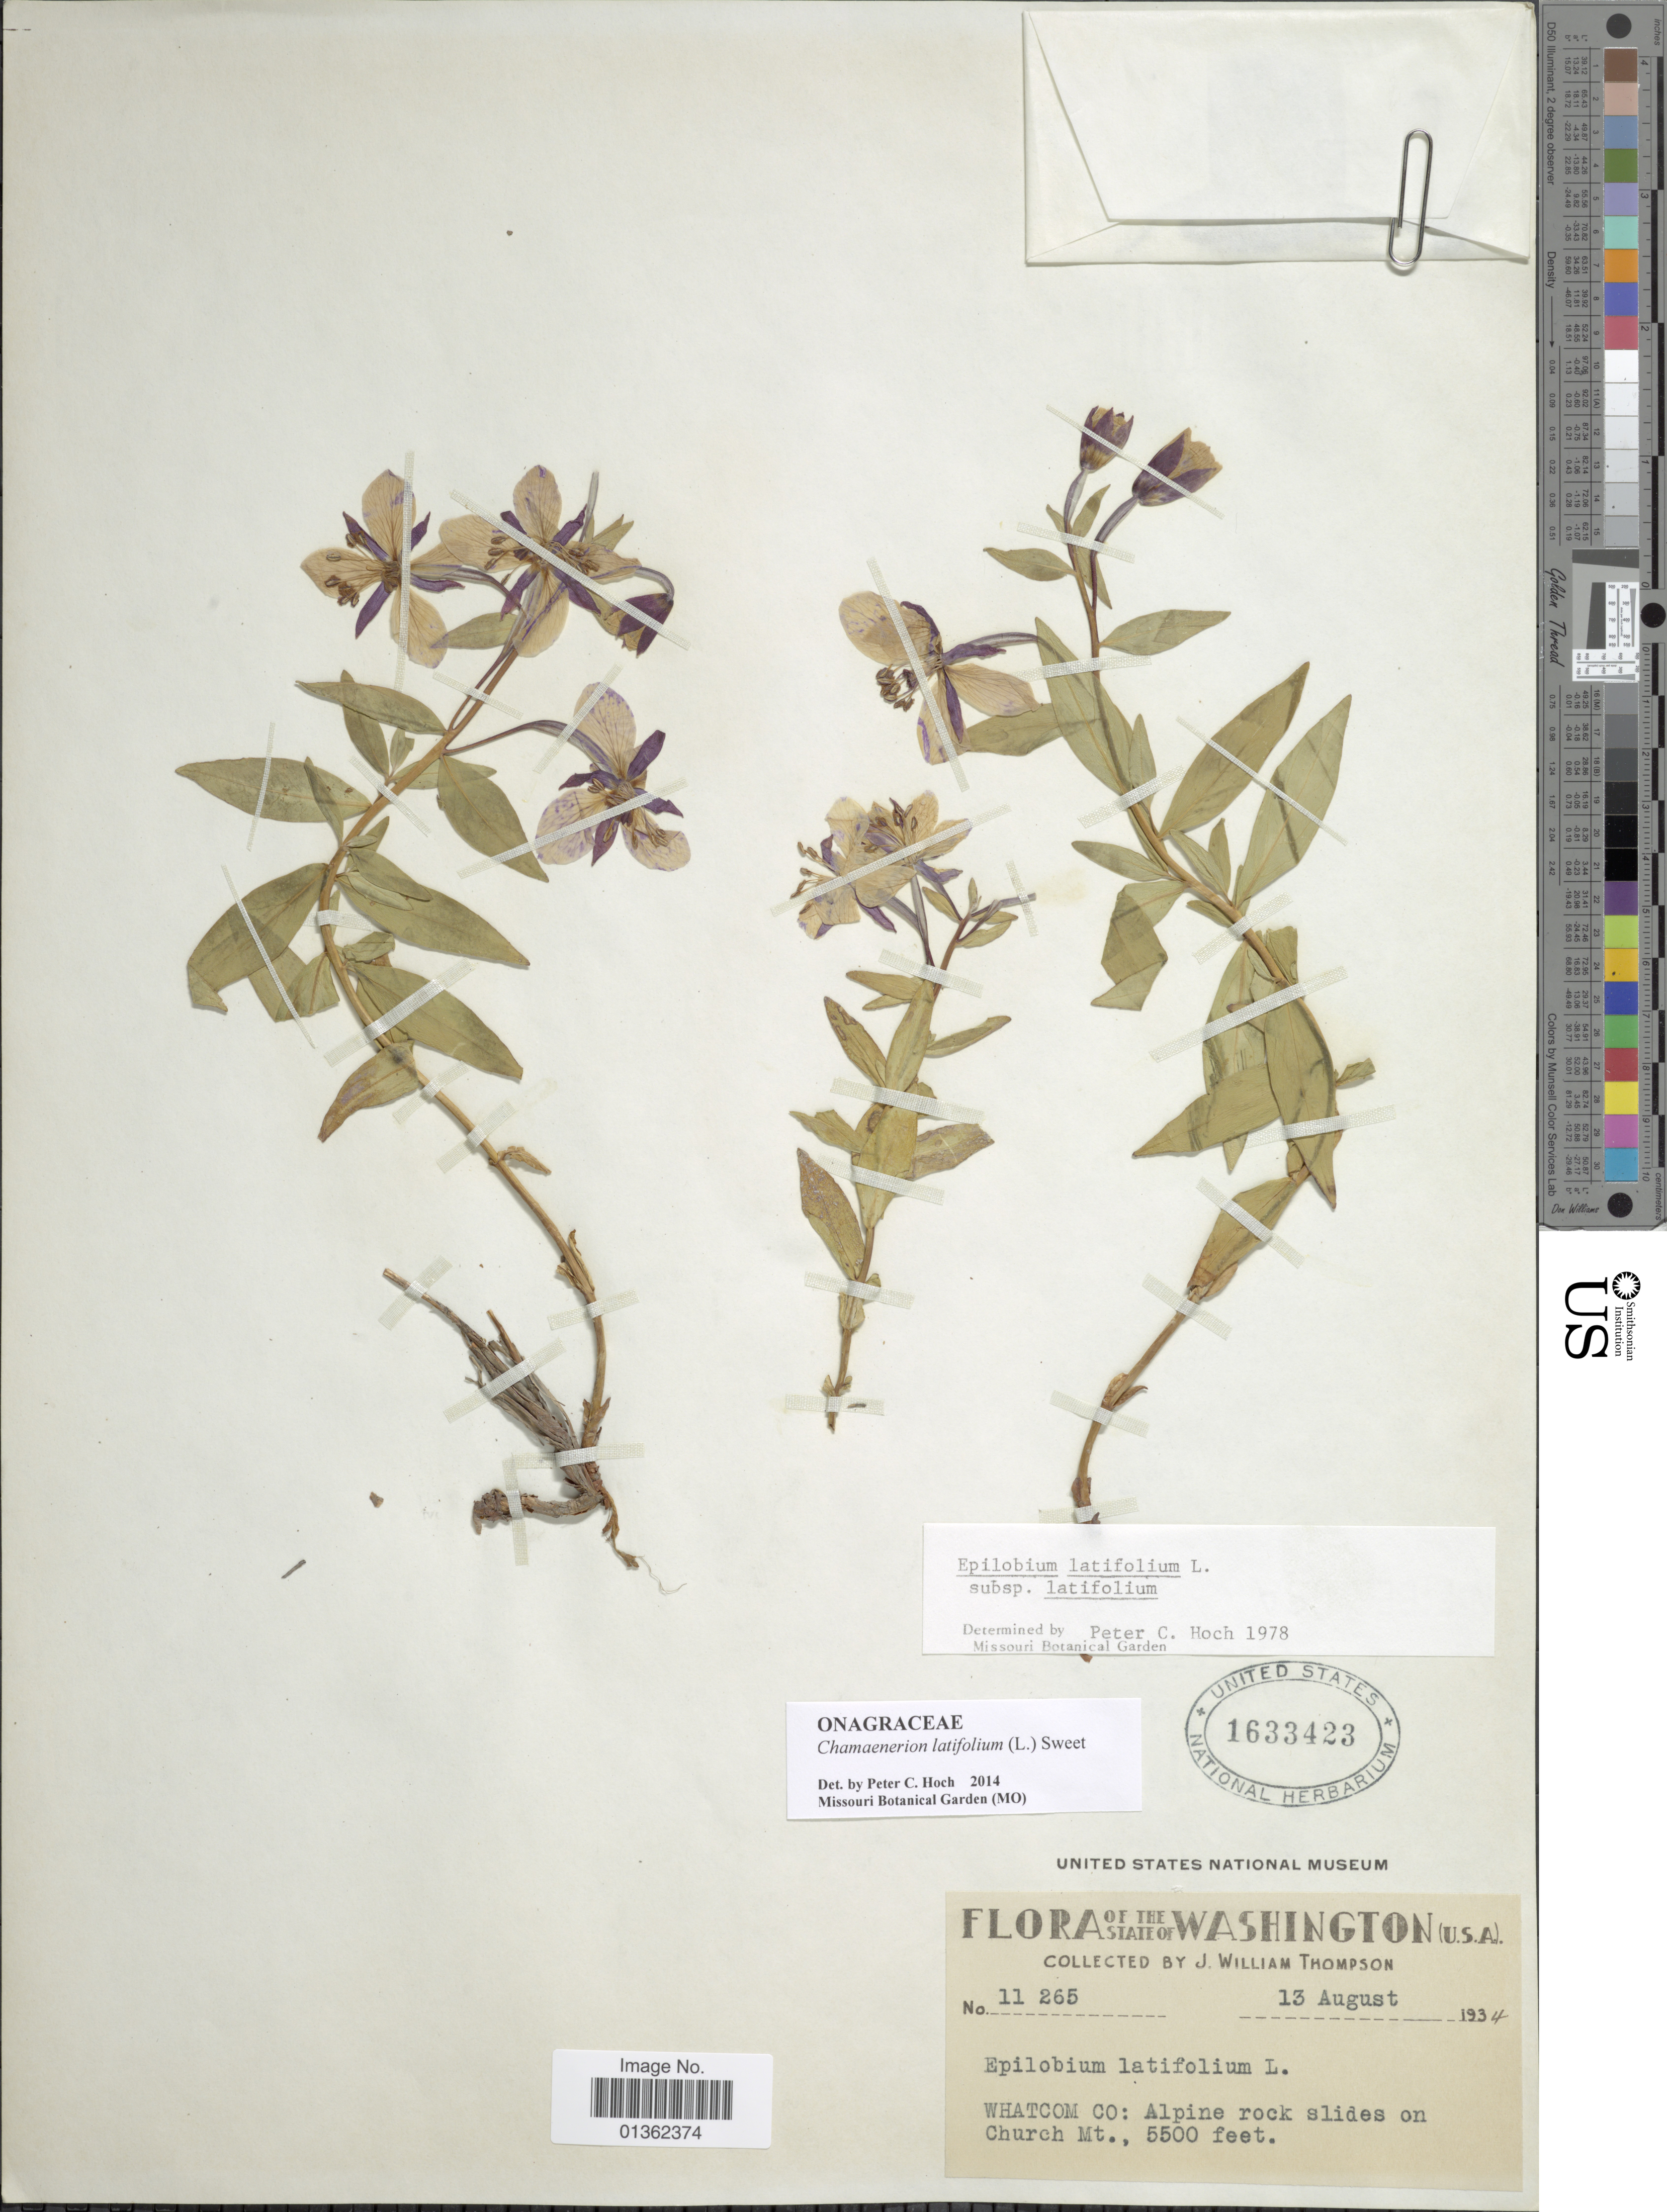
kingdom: Plantae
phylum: Tracheophyta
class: Magnoliopsida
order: Myrtales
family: Onagraceae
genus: Chamaenerion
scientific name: Chamaenerion latifolium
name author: (L.) Th. Fr. & Lange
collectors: J. W. Thompson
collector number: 11265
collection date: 1934-08-13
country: United States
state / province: Washington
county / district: Whitman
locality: Whatcom Co: Alpine rock slides on Church Mt.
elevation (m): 1676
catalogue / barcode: US 1633423